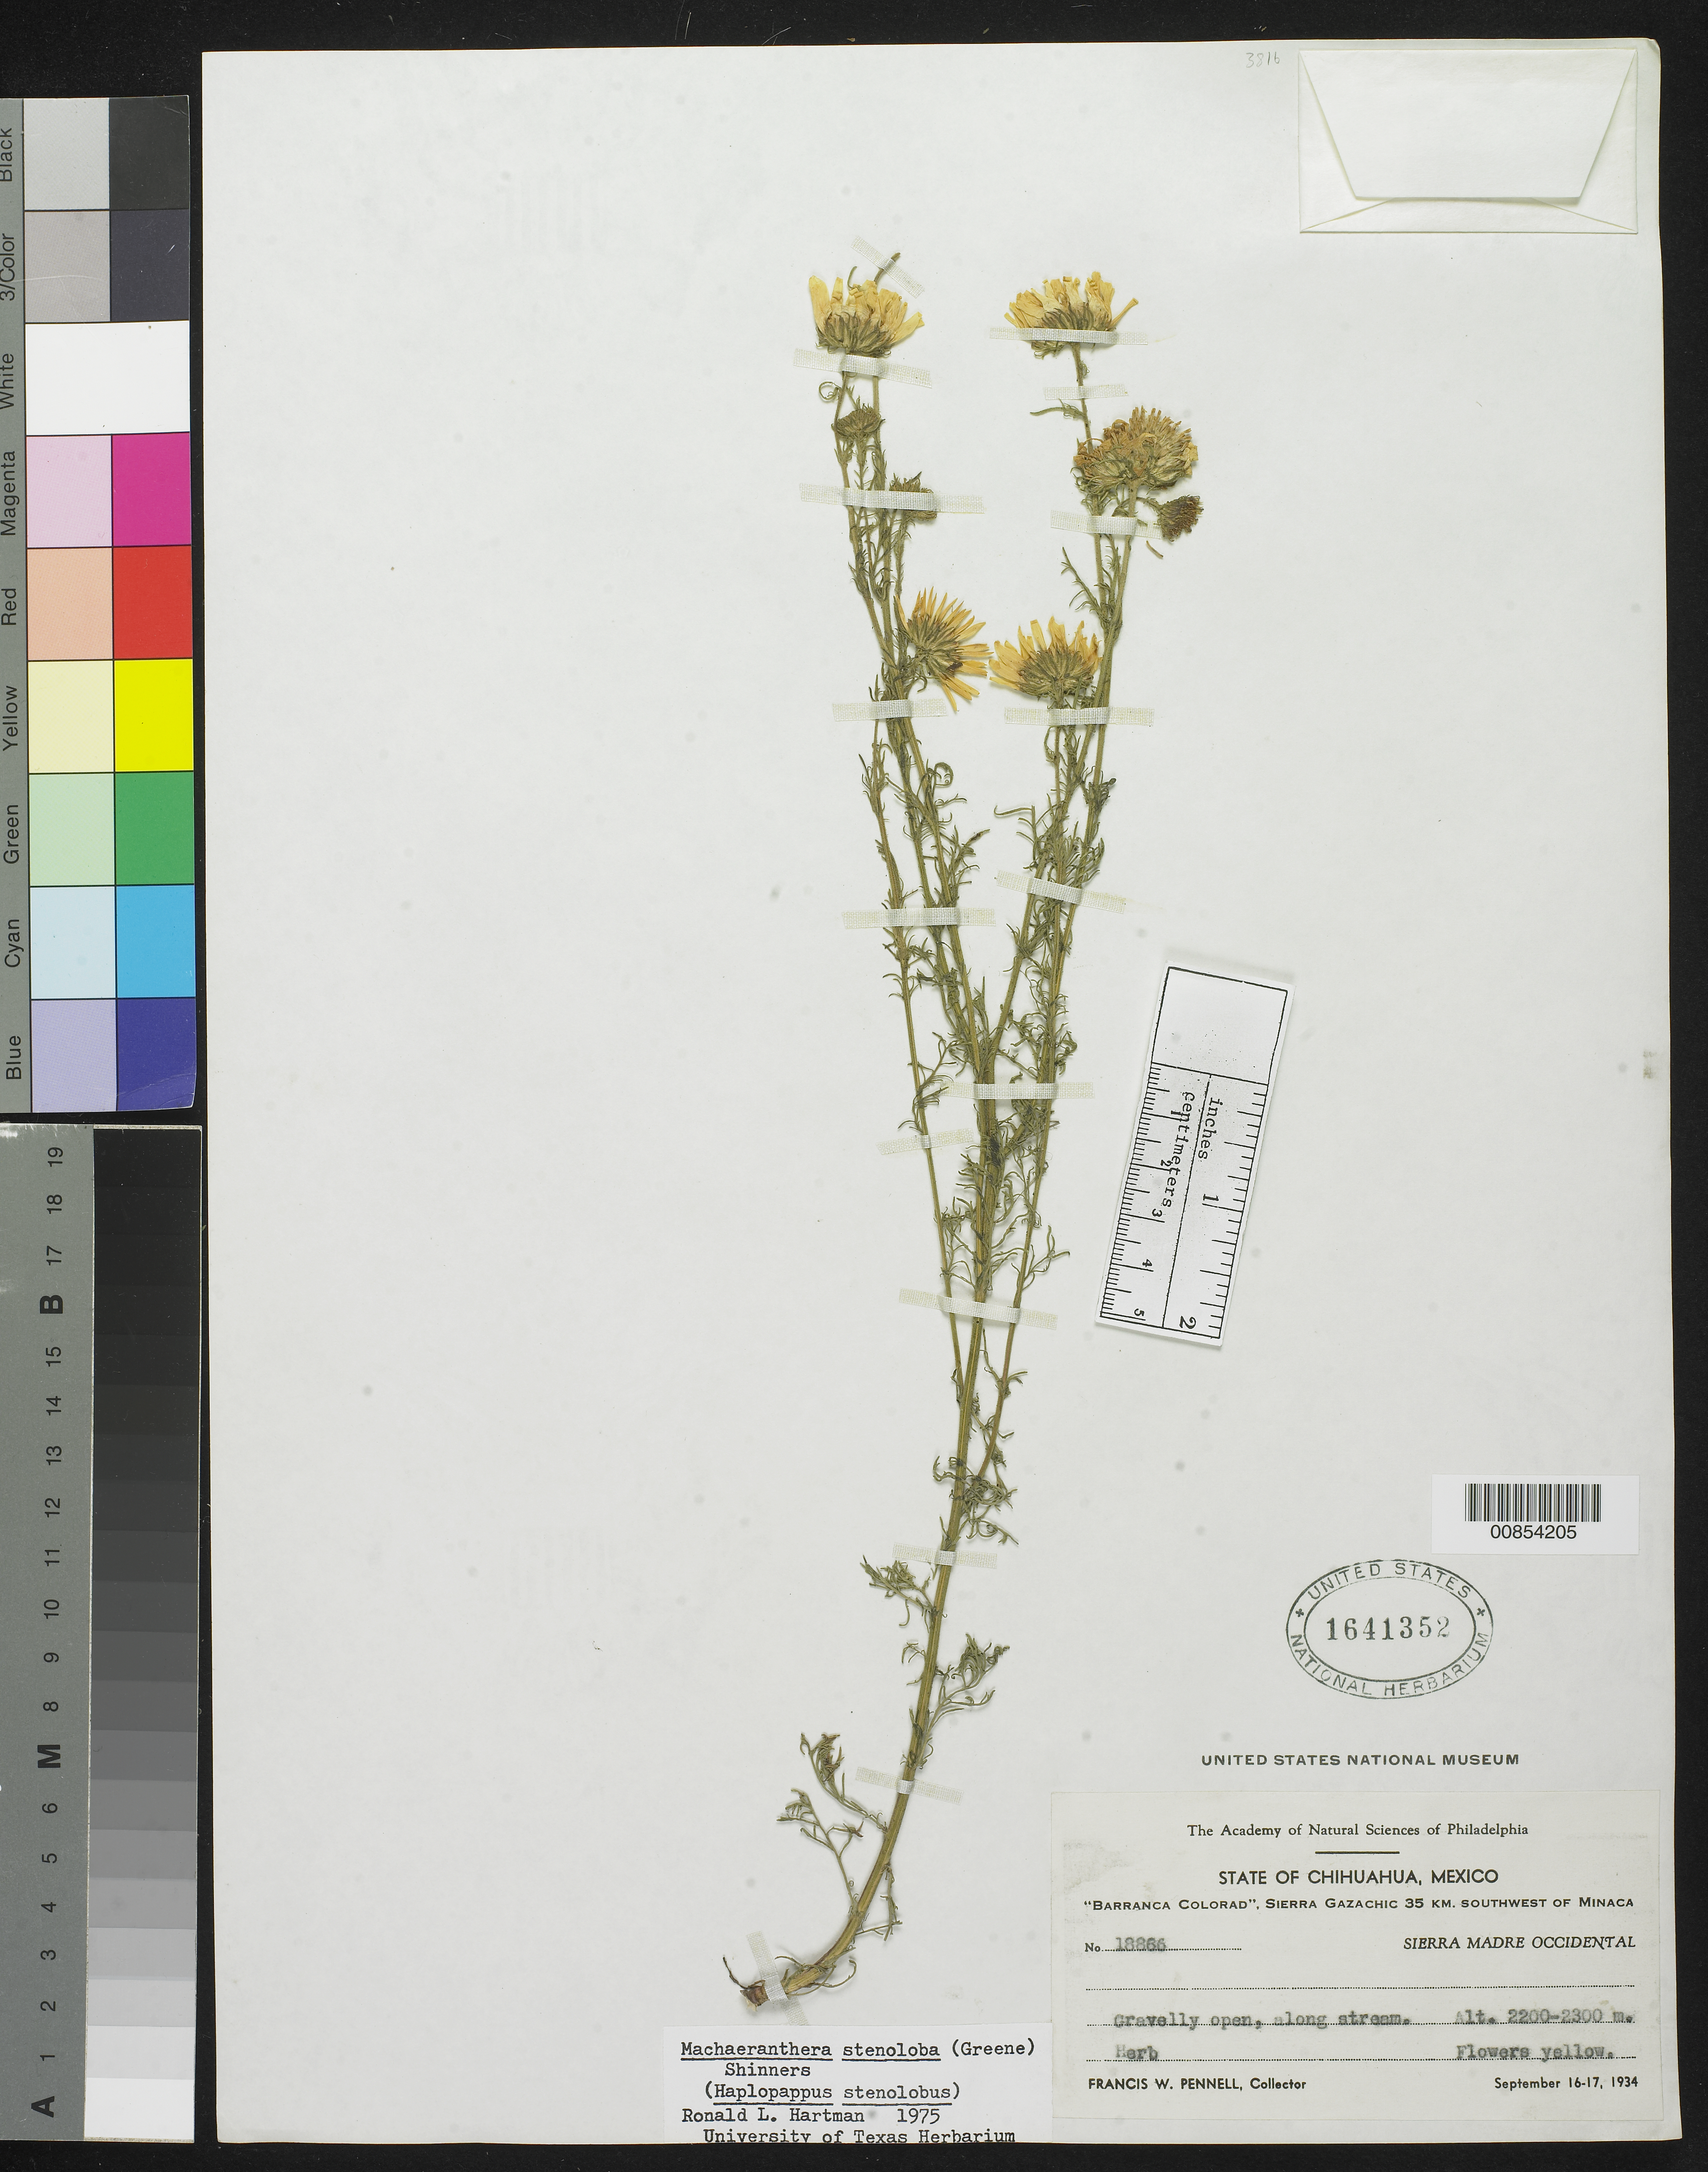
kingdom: Plantae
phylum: Tracheophyta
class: Magnoliopsida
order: Asterales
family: Asteraceae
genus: Machaeranthera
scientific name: Machaeranthera stenoloba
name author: (Greene) Shinners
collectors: F. W. Pennell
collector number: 18866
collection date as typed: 16 Sep 1934 to 17 Sep 1934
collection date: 1934-09-16/1934-09-17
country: Mexico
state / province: Chihuahua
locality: Barranca Colorad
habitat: Gravelly open, along stream.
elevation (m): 2300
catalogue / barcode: US 1641352